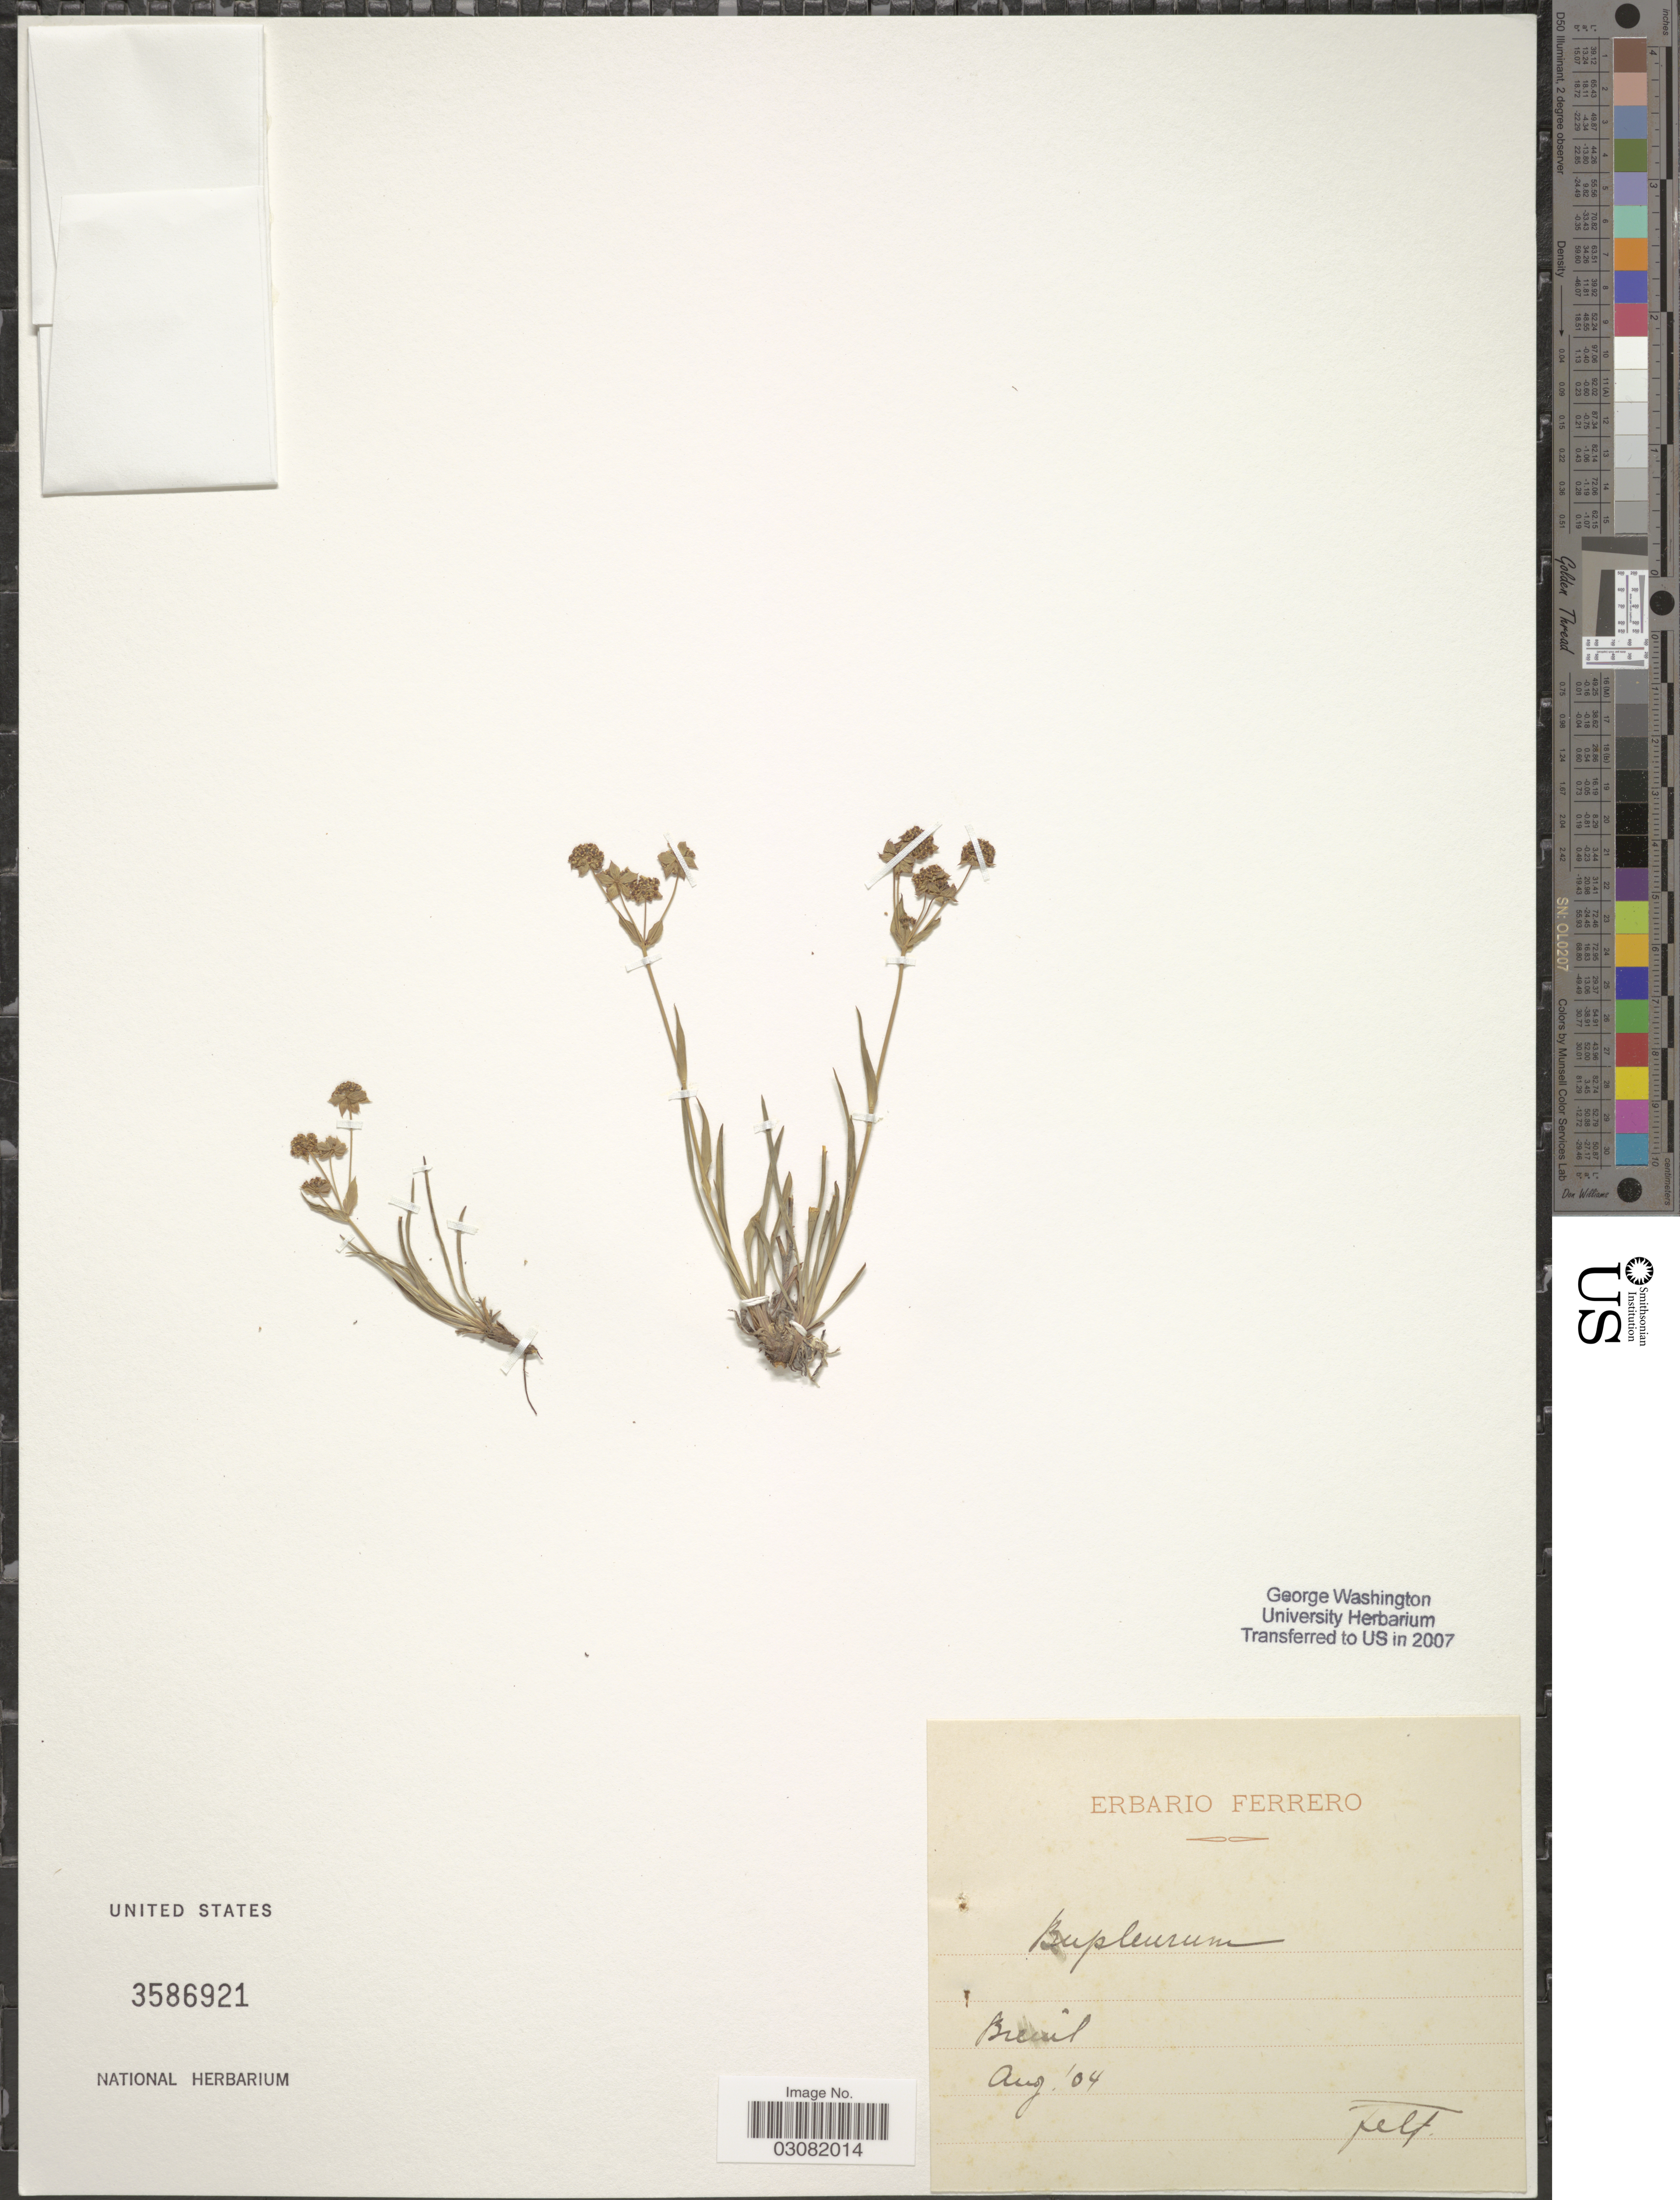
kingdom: Plantae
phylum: Tracheophyta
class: Magnoliopsida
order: Apiales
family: Apiaceae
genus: Bupleurum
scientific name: Bupleurum sp.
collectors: F. Ferrero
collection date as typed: Transcribed d/m/y: /8/4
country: Italy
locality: Breuil.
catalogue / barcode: US 3586921